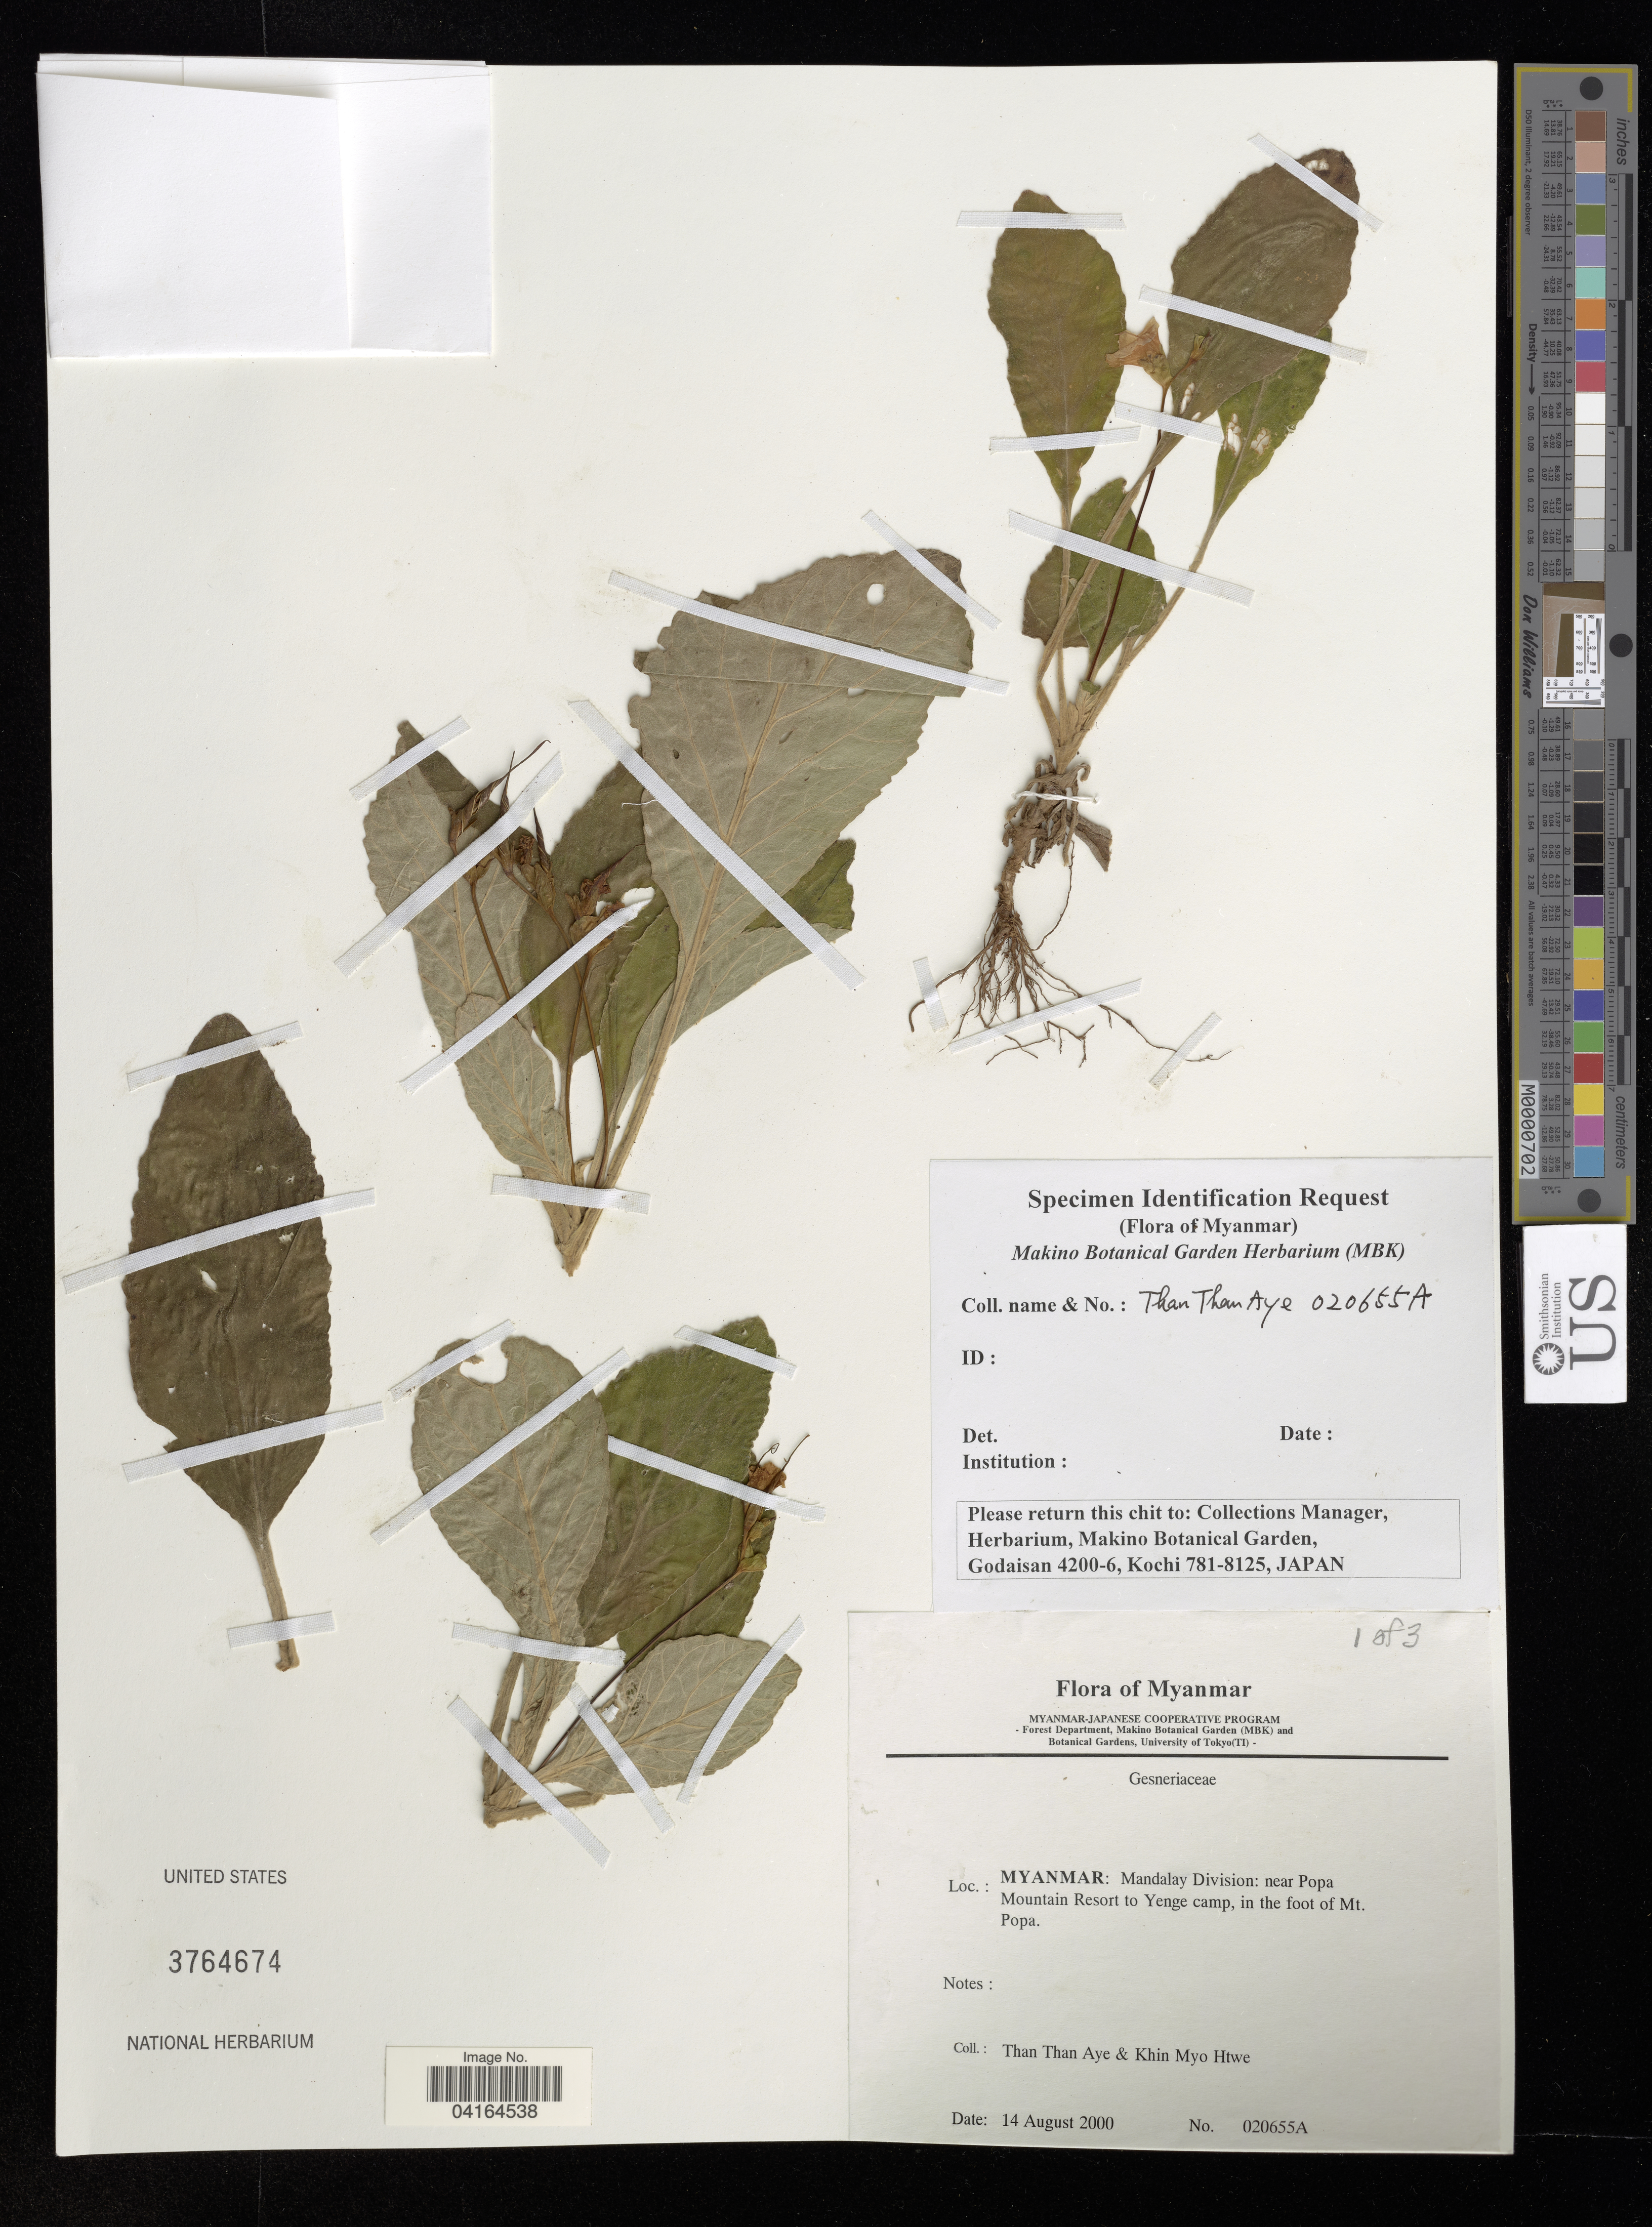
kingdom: Plantae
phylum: Tracheophyta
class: Magnoliopsida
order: Lamiales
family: Gesneriaceae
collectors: T. Aye & K. Htwe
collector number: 020655A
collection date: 2000-08-14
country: Myanmar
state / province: Mandalay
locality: Mandalay Division: near Popa Mountain Resort to Yenge camp, in the foot of Mt. Popa.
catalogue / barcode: US 3764674